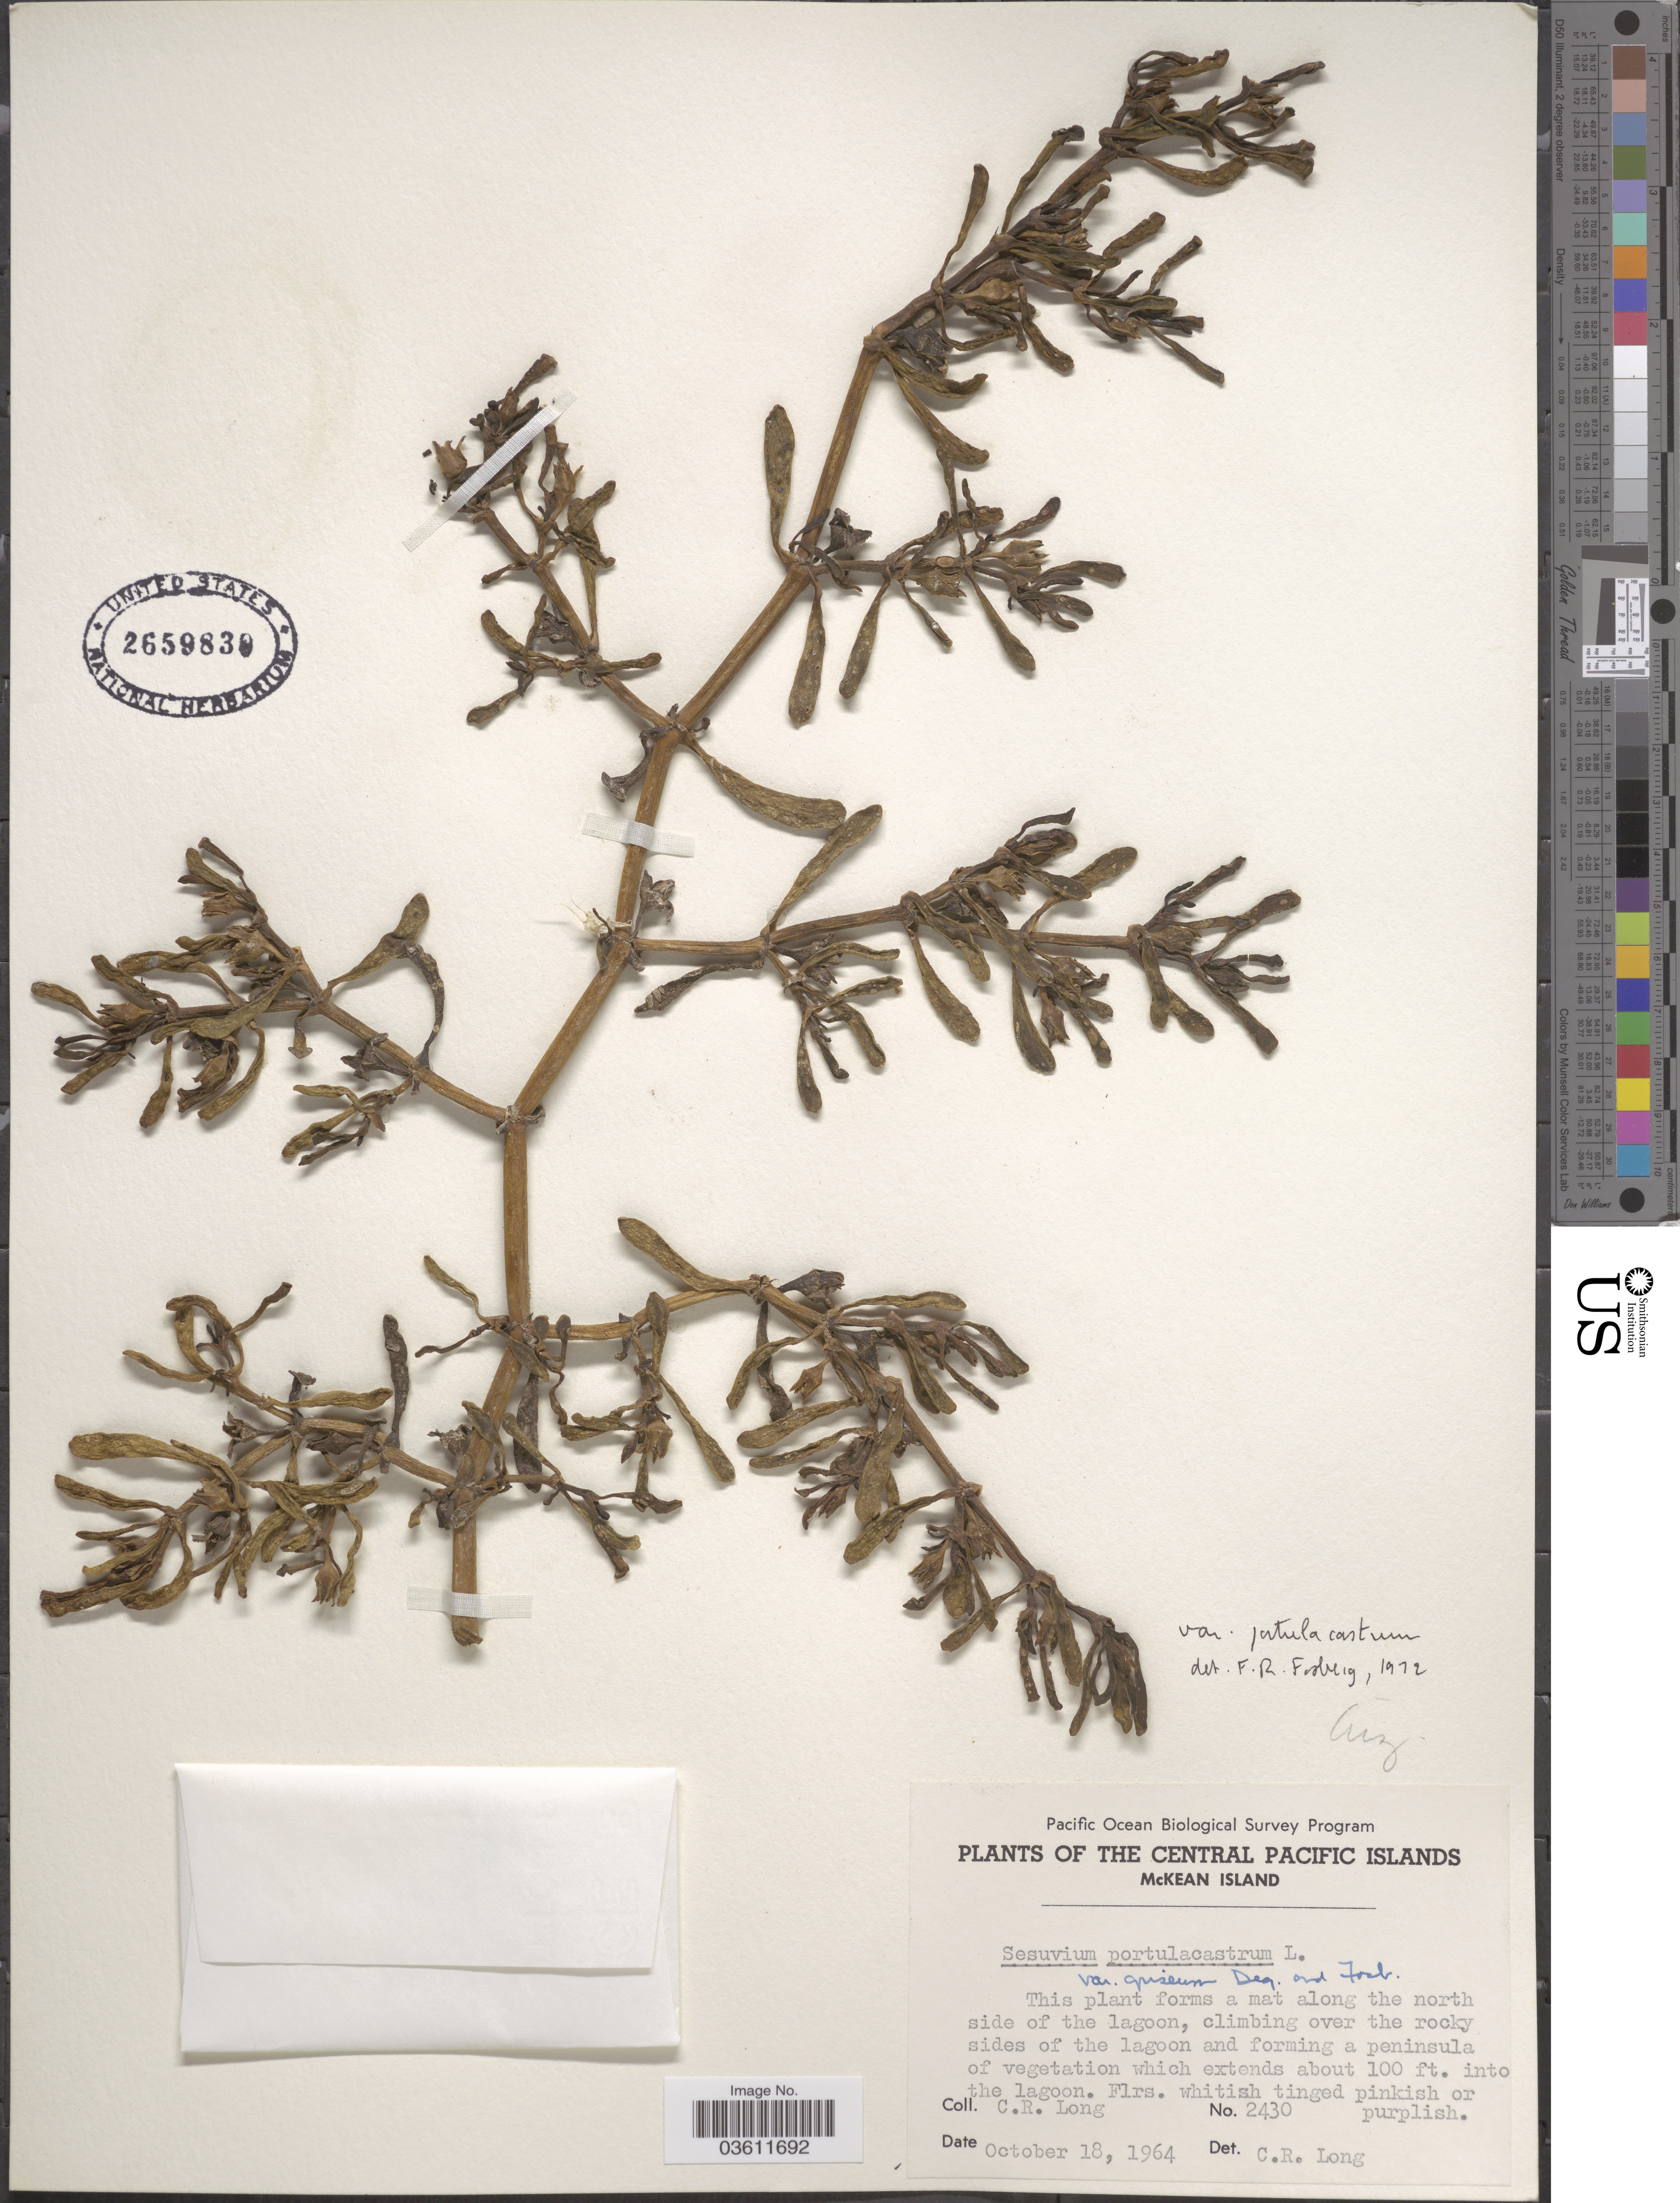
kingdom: Plantae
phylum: Tracheophyta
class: Magnoliopsida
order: Caryophyllales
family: Aizoaceae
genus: Sesuvium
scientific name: Sesuvium portulacastrum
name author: (L.) L.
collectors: C. R. Long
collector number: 2430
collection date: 1964-10-18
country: Kiribati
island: McKean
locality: The Central Pacific Islands. McKean Island.